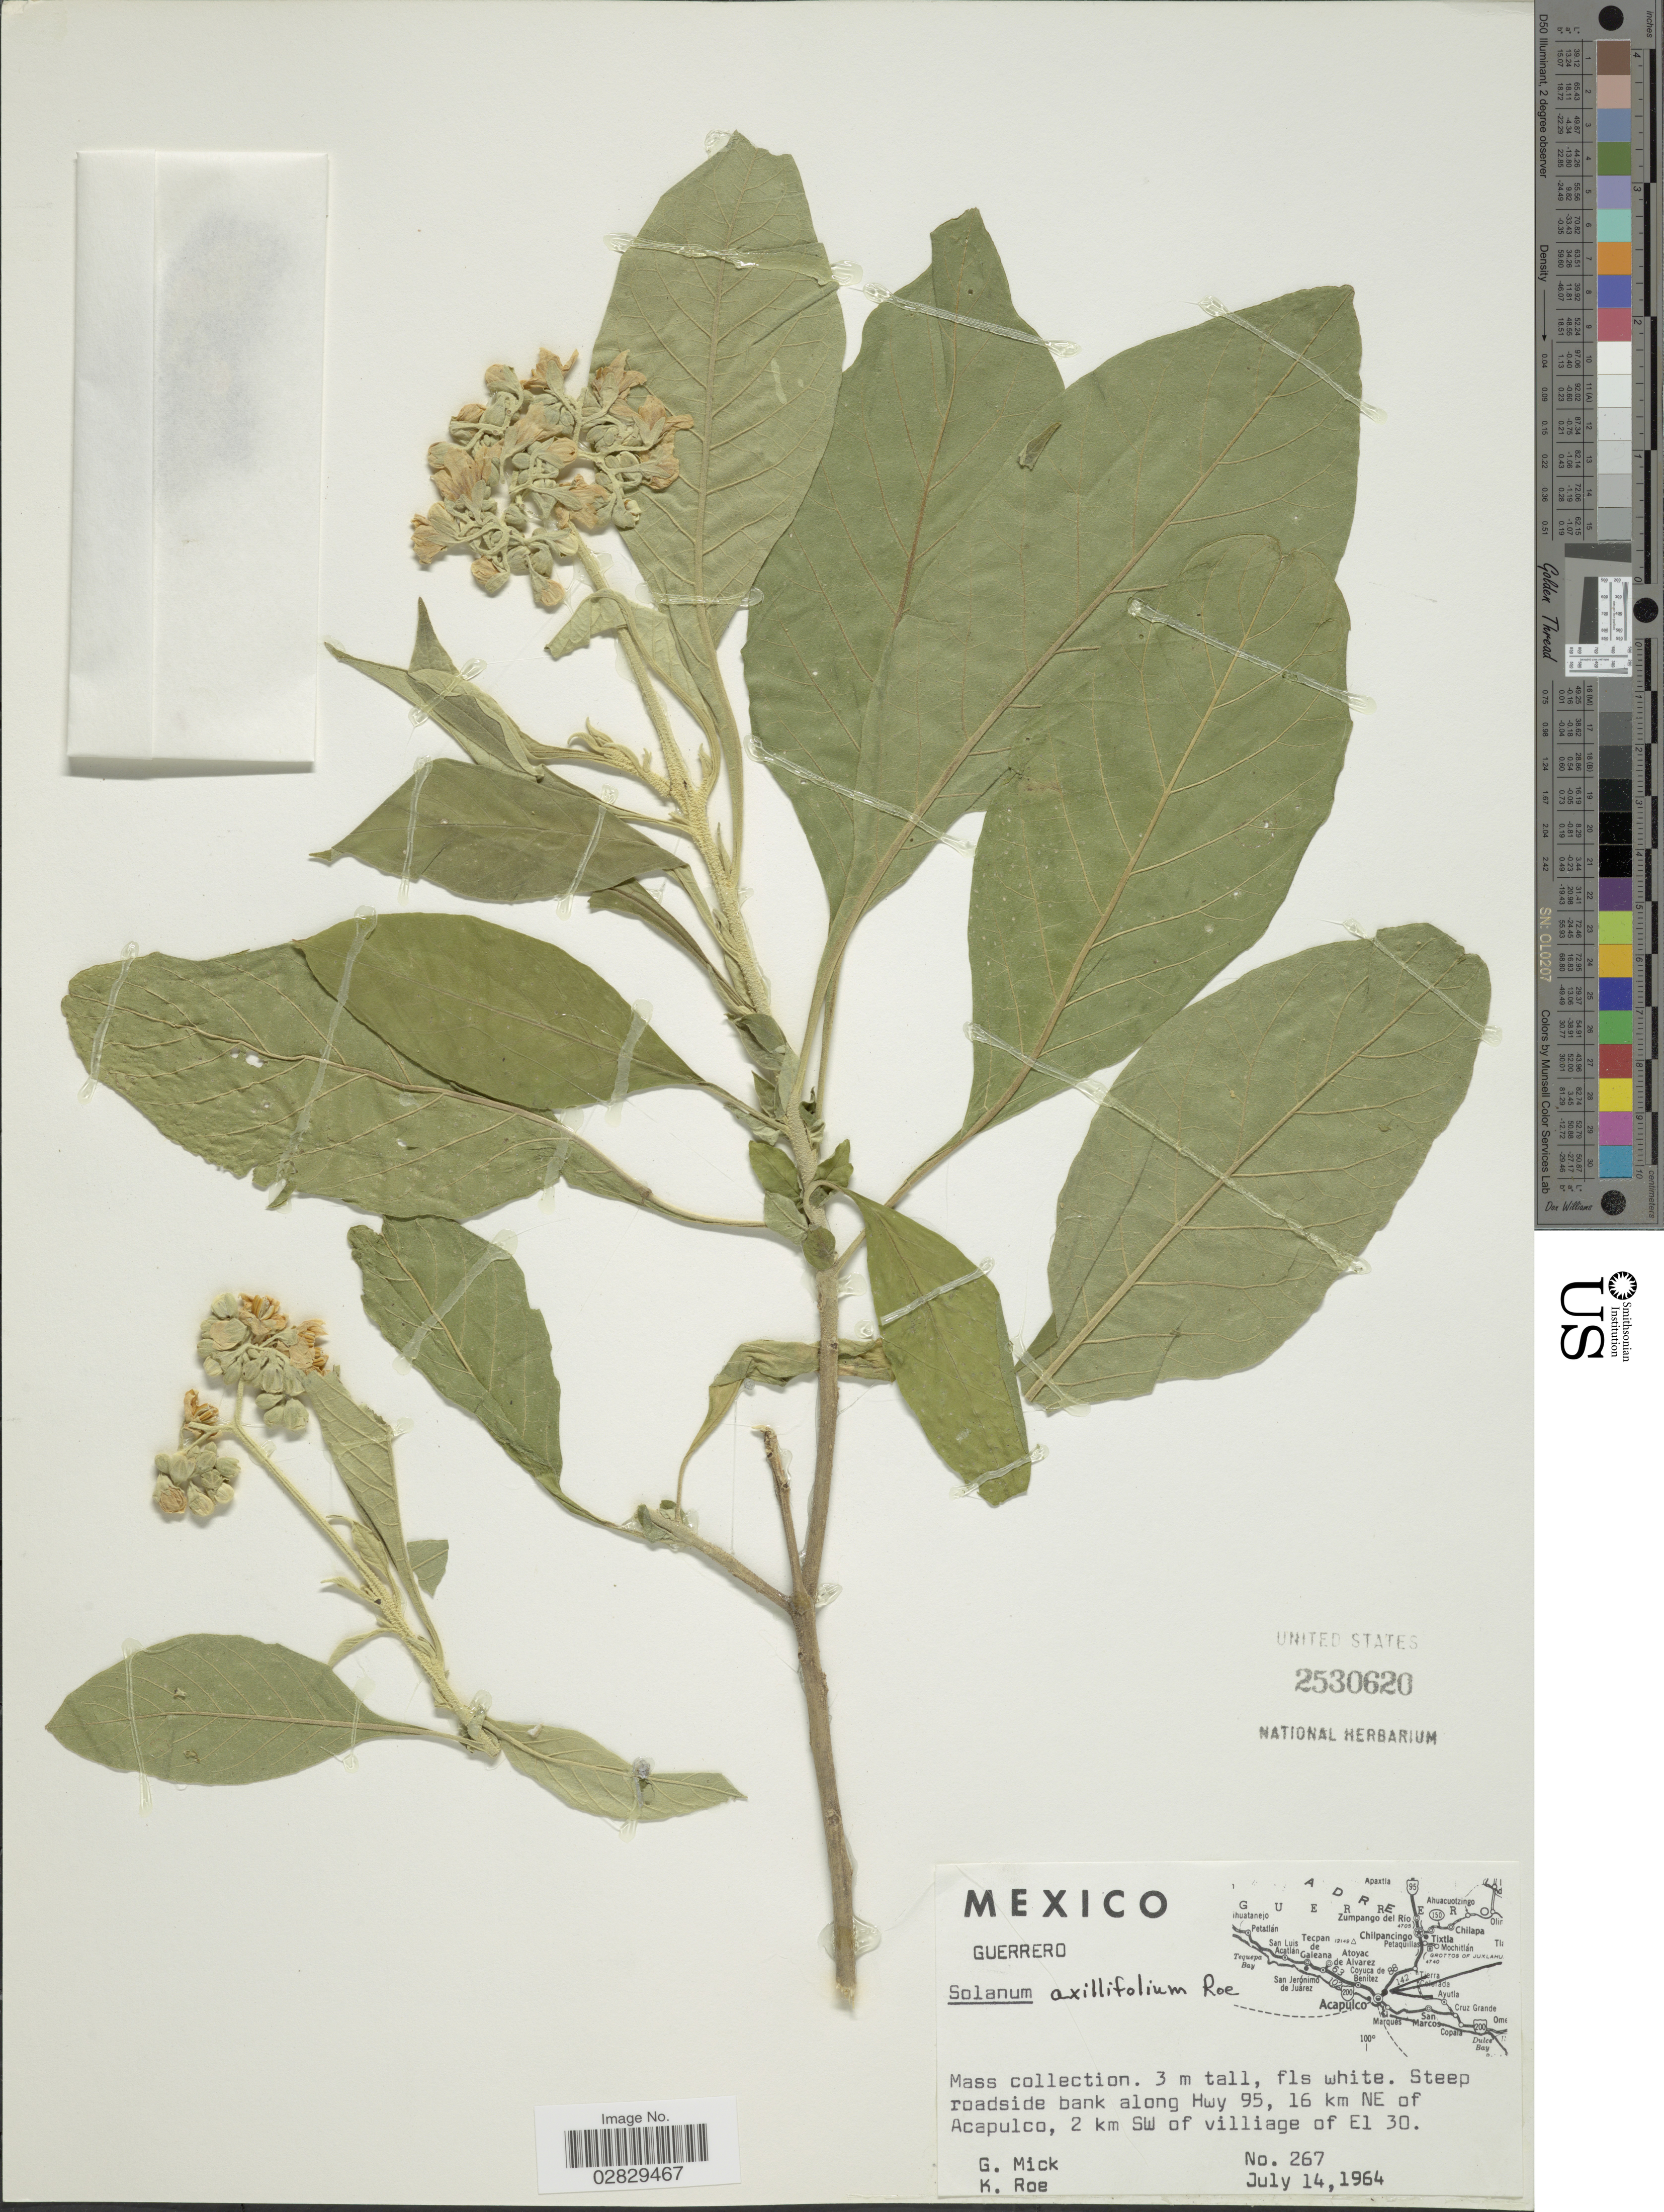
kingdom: Plantae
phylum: Tracheophyta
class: Magnoliopsida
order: Solanales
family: Solanaceae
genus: Solanum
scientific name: Solanum axillifolium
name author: K.E. Roe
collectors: G. Mick & K. Roe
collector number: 267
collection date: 1964-07-14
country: Mexico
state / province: Guerrero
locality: Steep roadside bank along Hwy 95, 16 km NE of Acapulco, 2 km SW of village of El 30.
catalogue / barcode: US 2530620